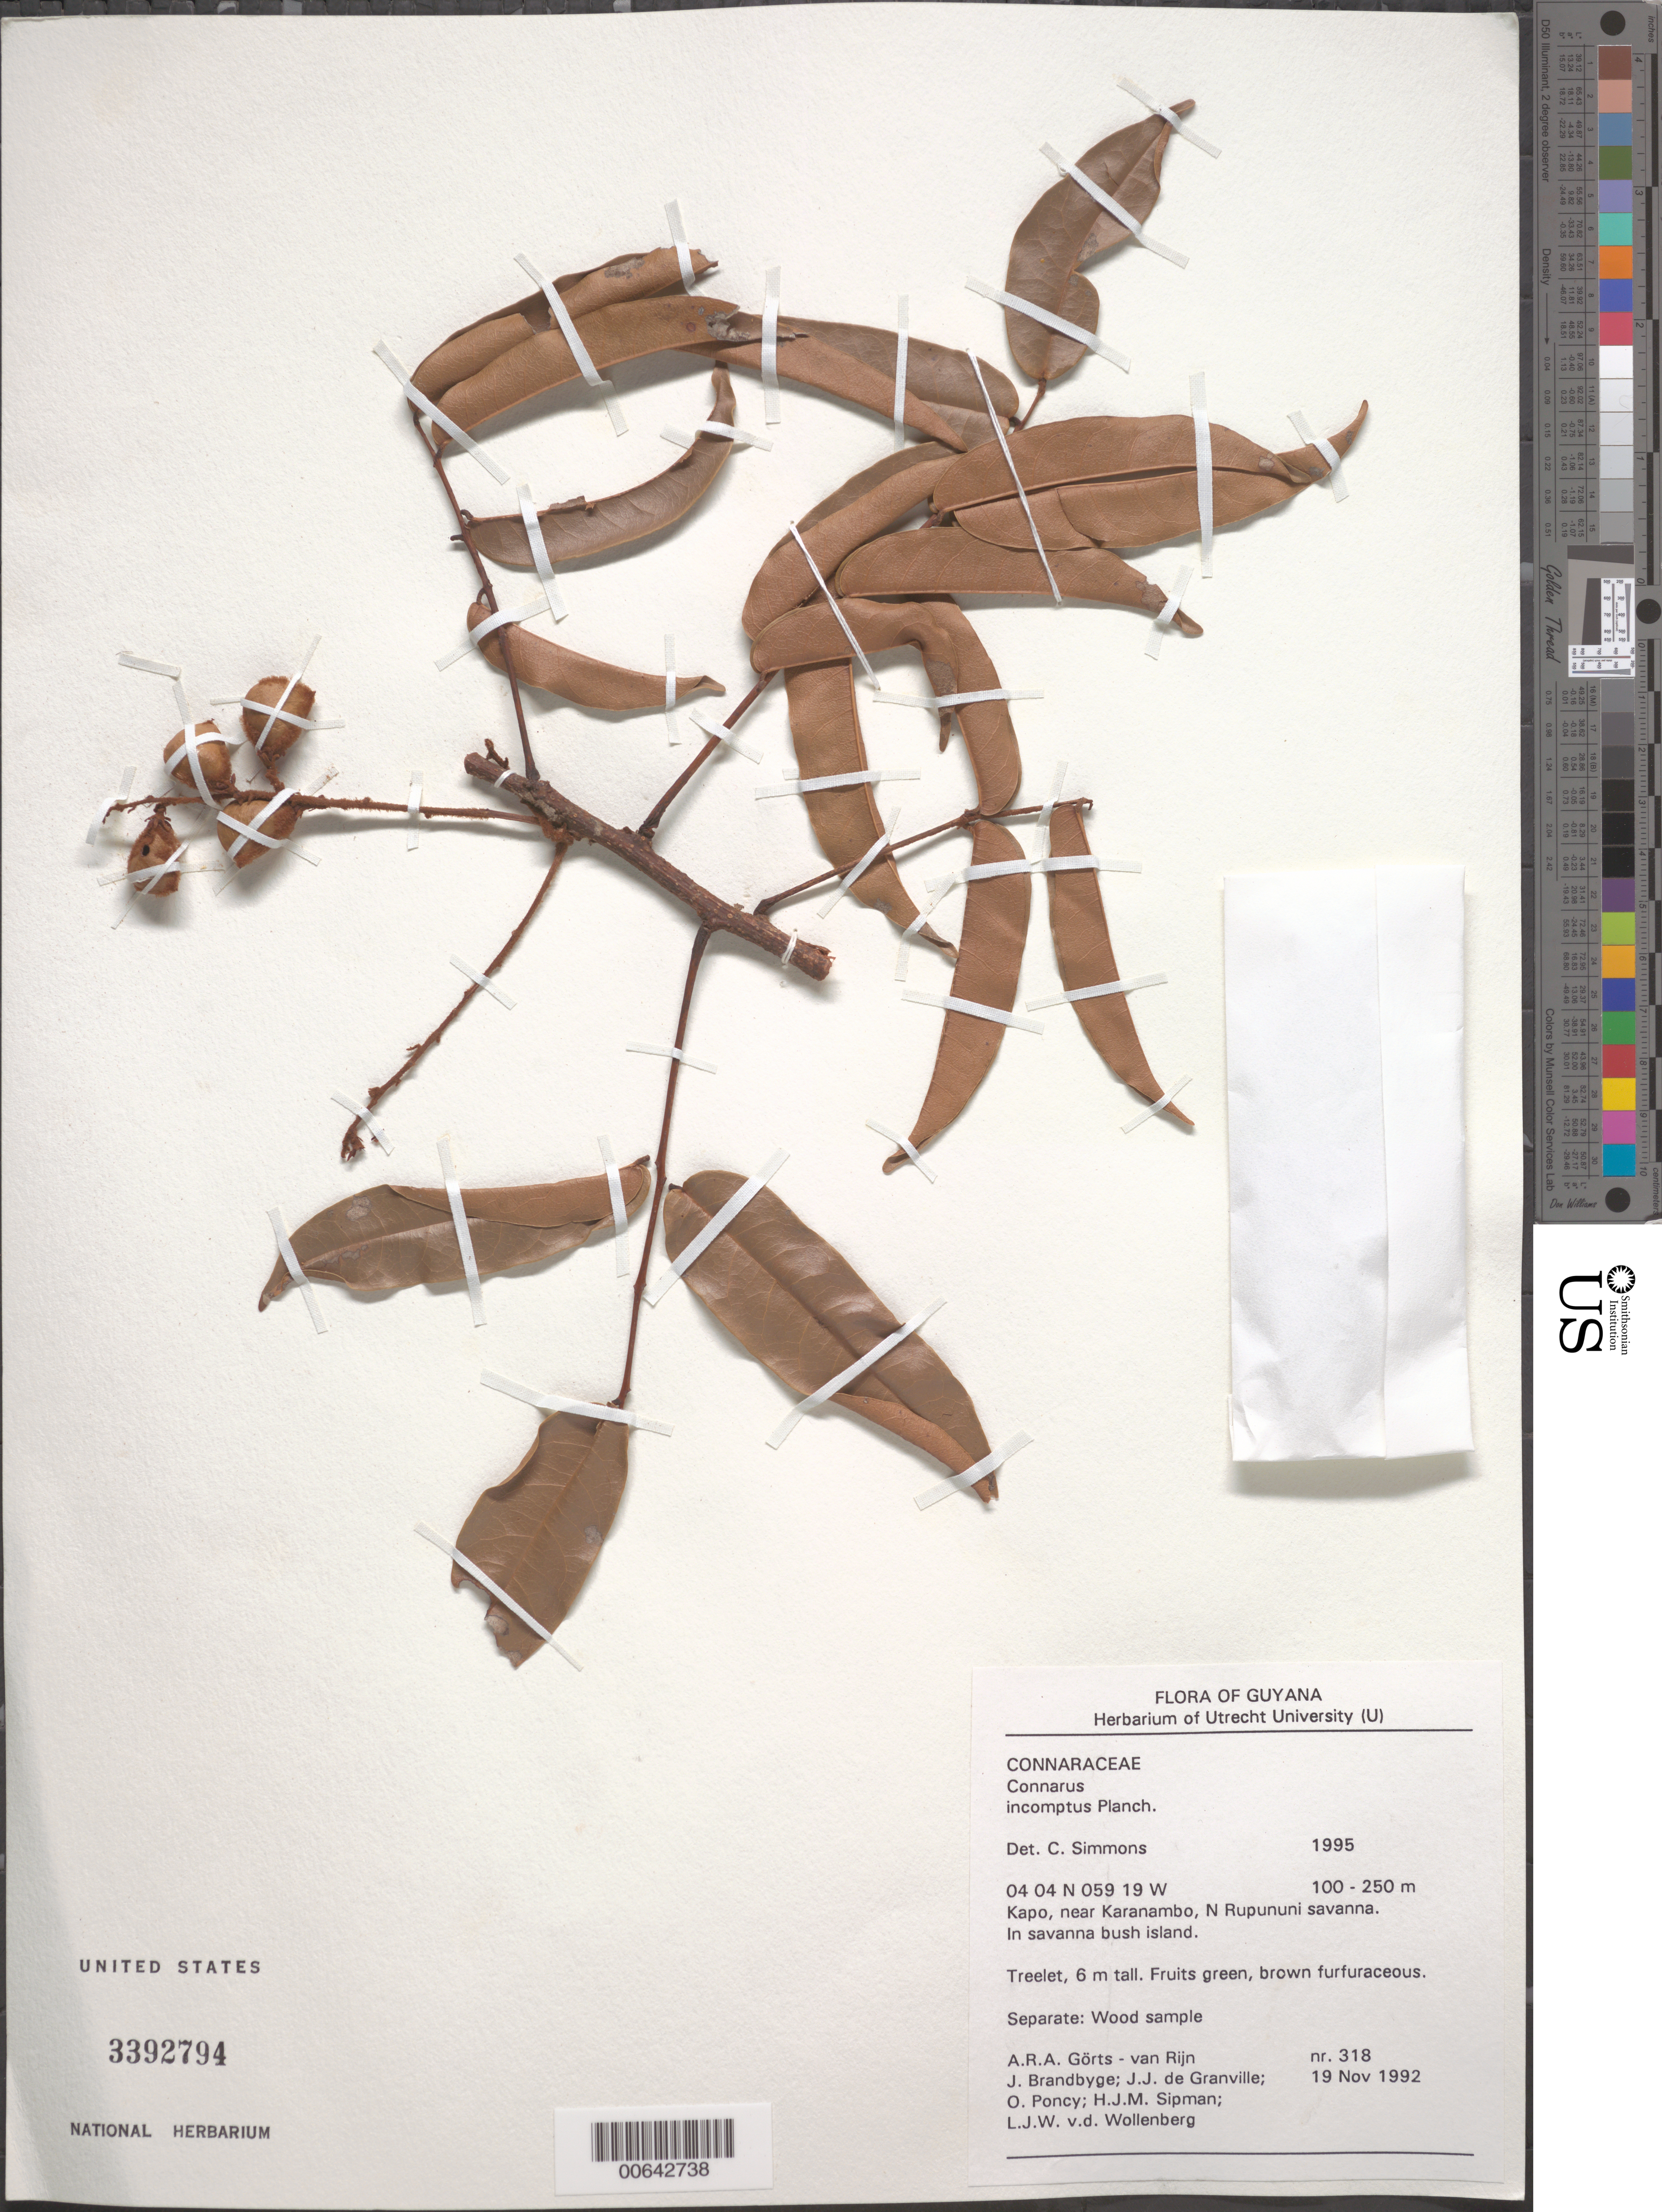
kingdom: Plantae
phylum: Tracheophyta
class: Magnoliopsida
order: Oxalidales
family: Connaraceae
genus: Connarus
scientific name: Connarus incomptus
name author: Planch.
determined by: Simmons, C.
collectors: A. .R. A. Görts-van Rijn, J. Brandbyge, J.-J. de Granville, O. Poncy, H. J. M. Sipman & L. van der Wollenberg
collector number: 318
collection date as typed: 19-Nov-92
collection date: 1992-11-19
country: Guyana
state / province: U. Takutu-U. Essequibo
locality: Kapo, along trail to Lethem, near Karanambo, N. Rupununi Savanna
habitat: Savanna bush island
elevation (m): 100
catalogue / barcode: US 3392794